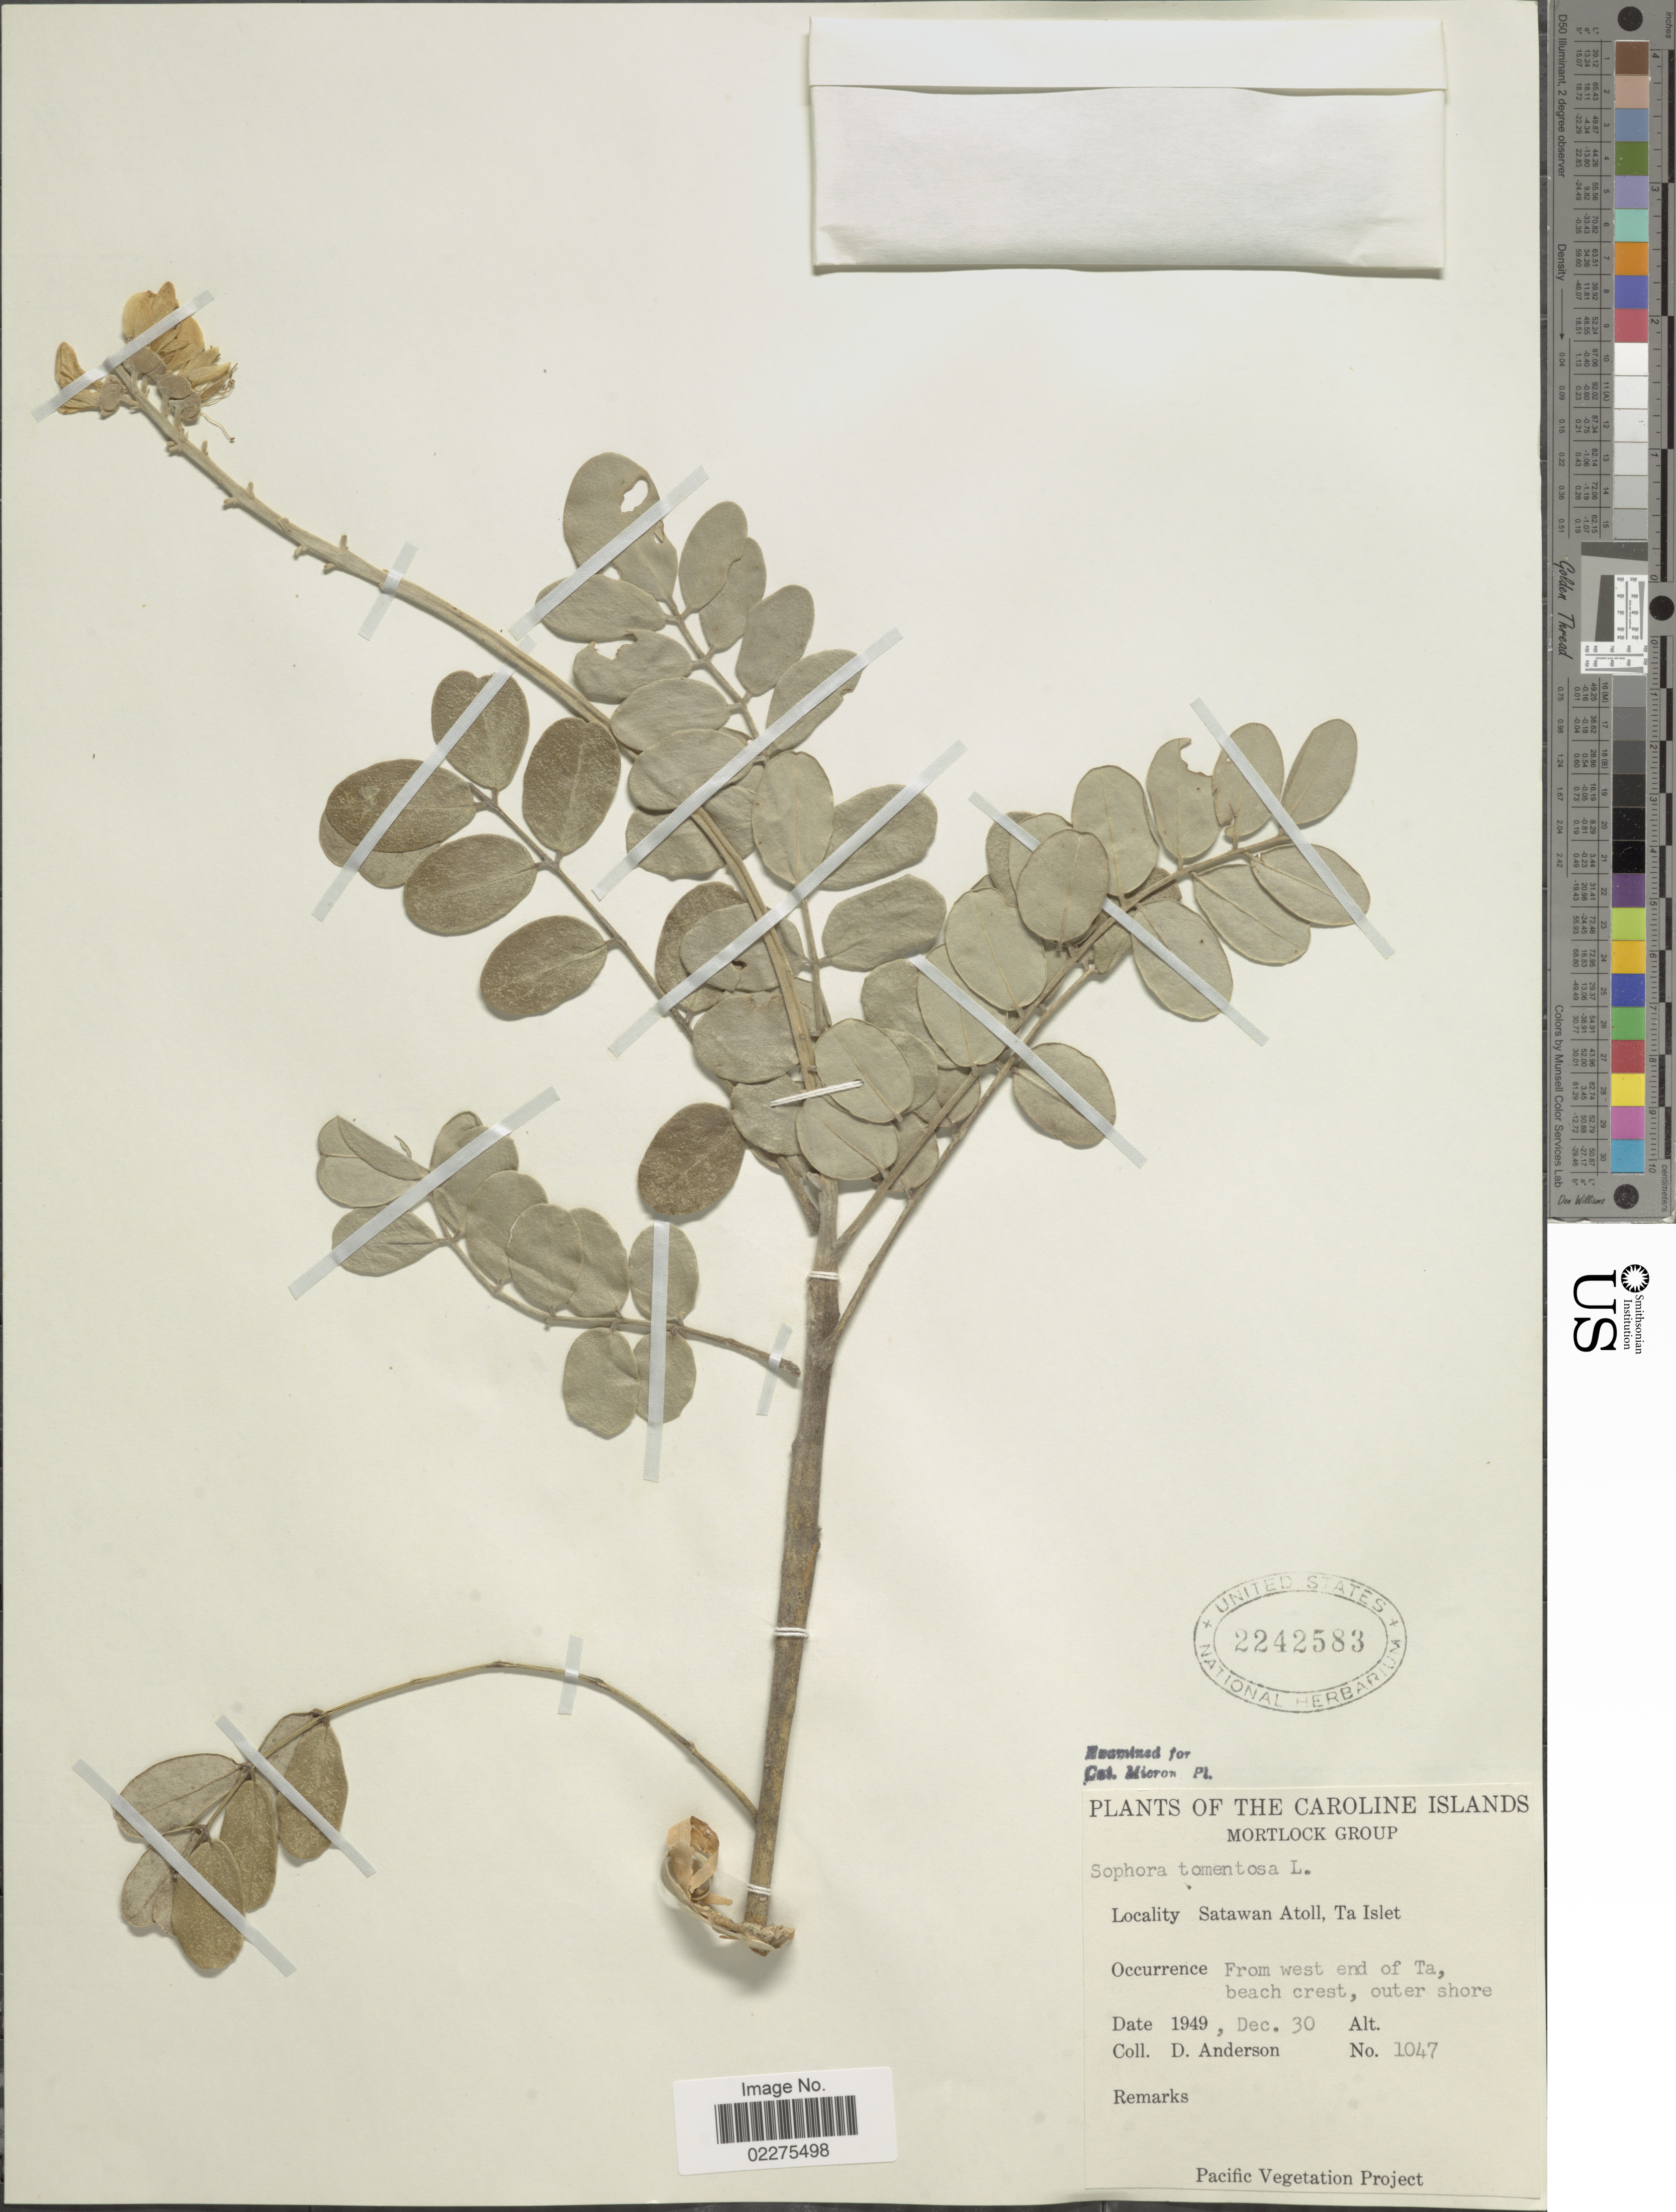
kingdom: Plantae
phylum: Tracheophyta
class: Magnoliopsida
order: Fabales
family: Fabaceae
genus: Sophora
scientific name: Sophora tomentosa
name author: L.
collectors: D. Anderson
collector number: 1047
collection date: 1949-12-30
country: Micronesia, Federated States of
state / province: Truk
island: Satawan Atoll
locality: Mortlock Group. Satawan Atoll, Ta Islet. From west end of Ta, beach crest, outer shore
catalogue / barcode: US 2242583